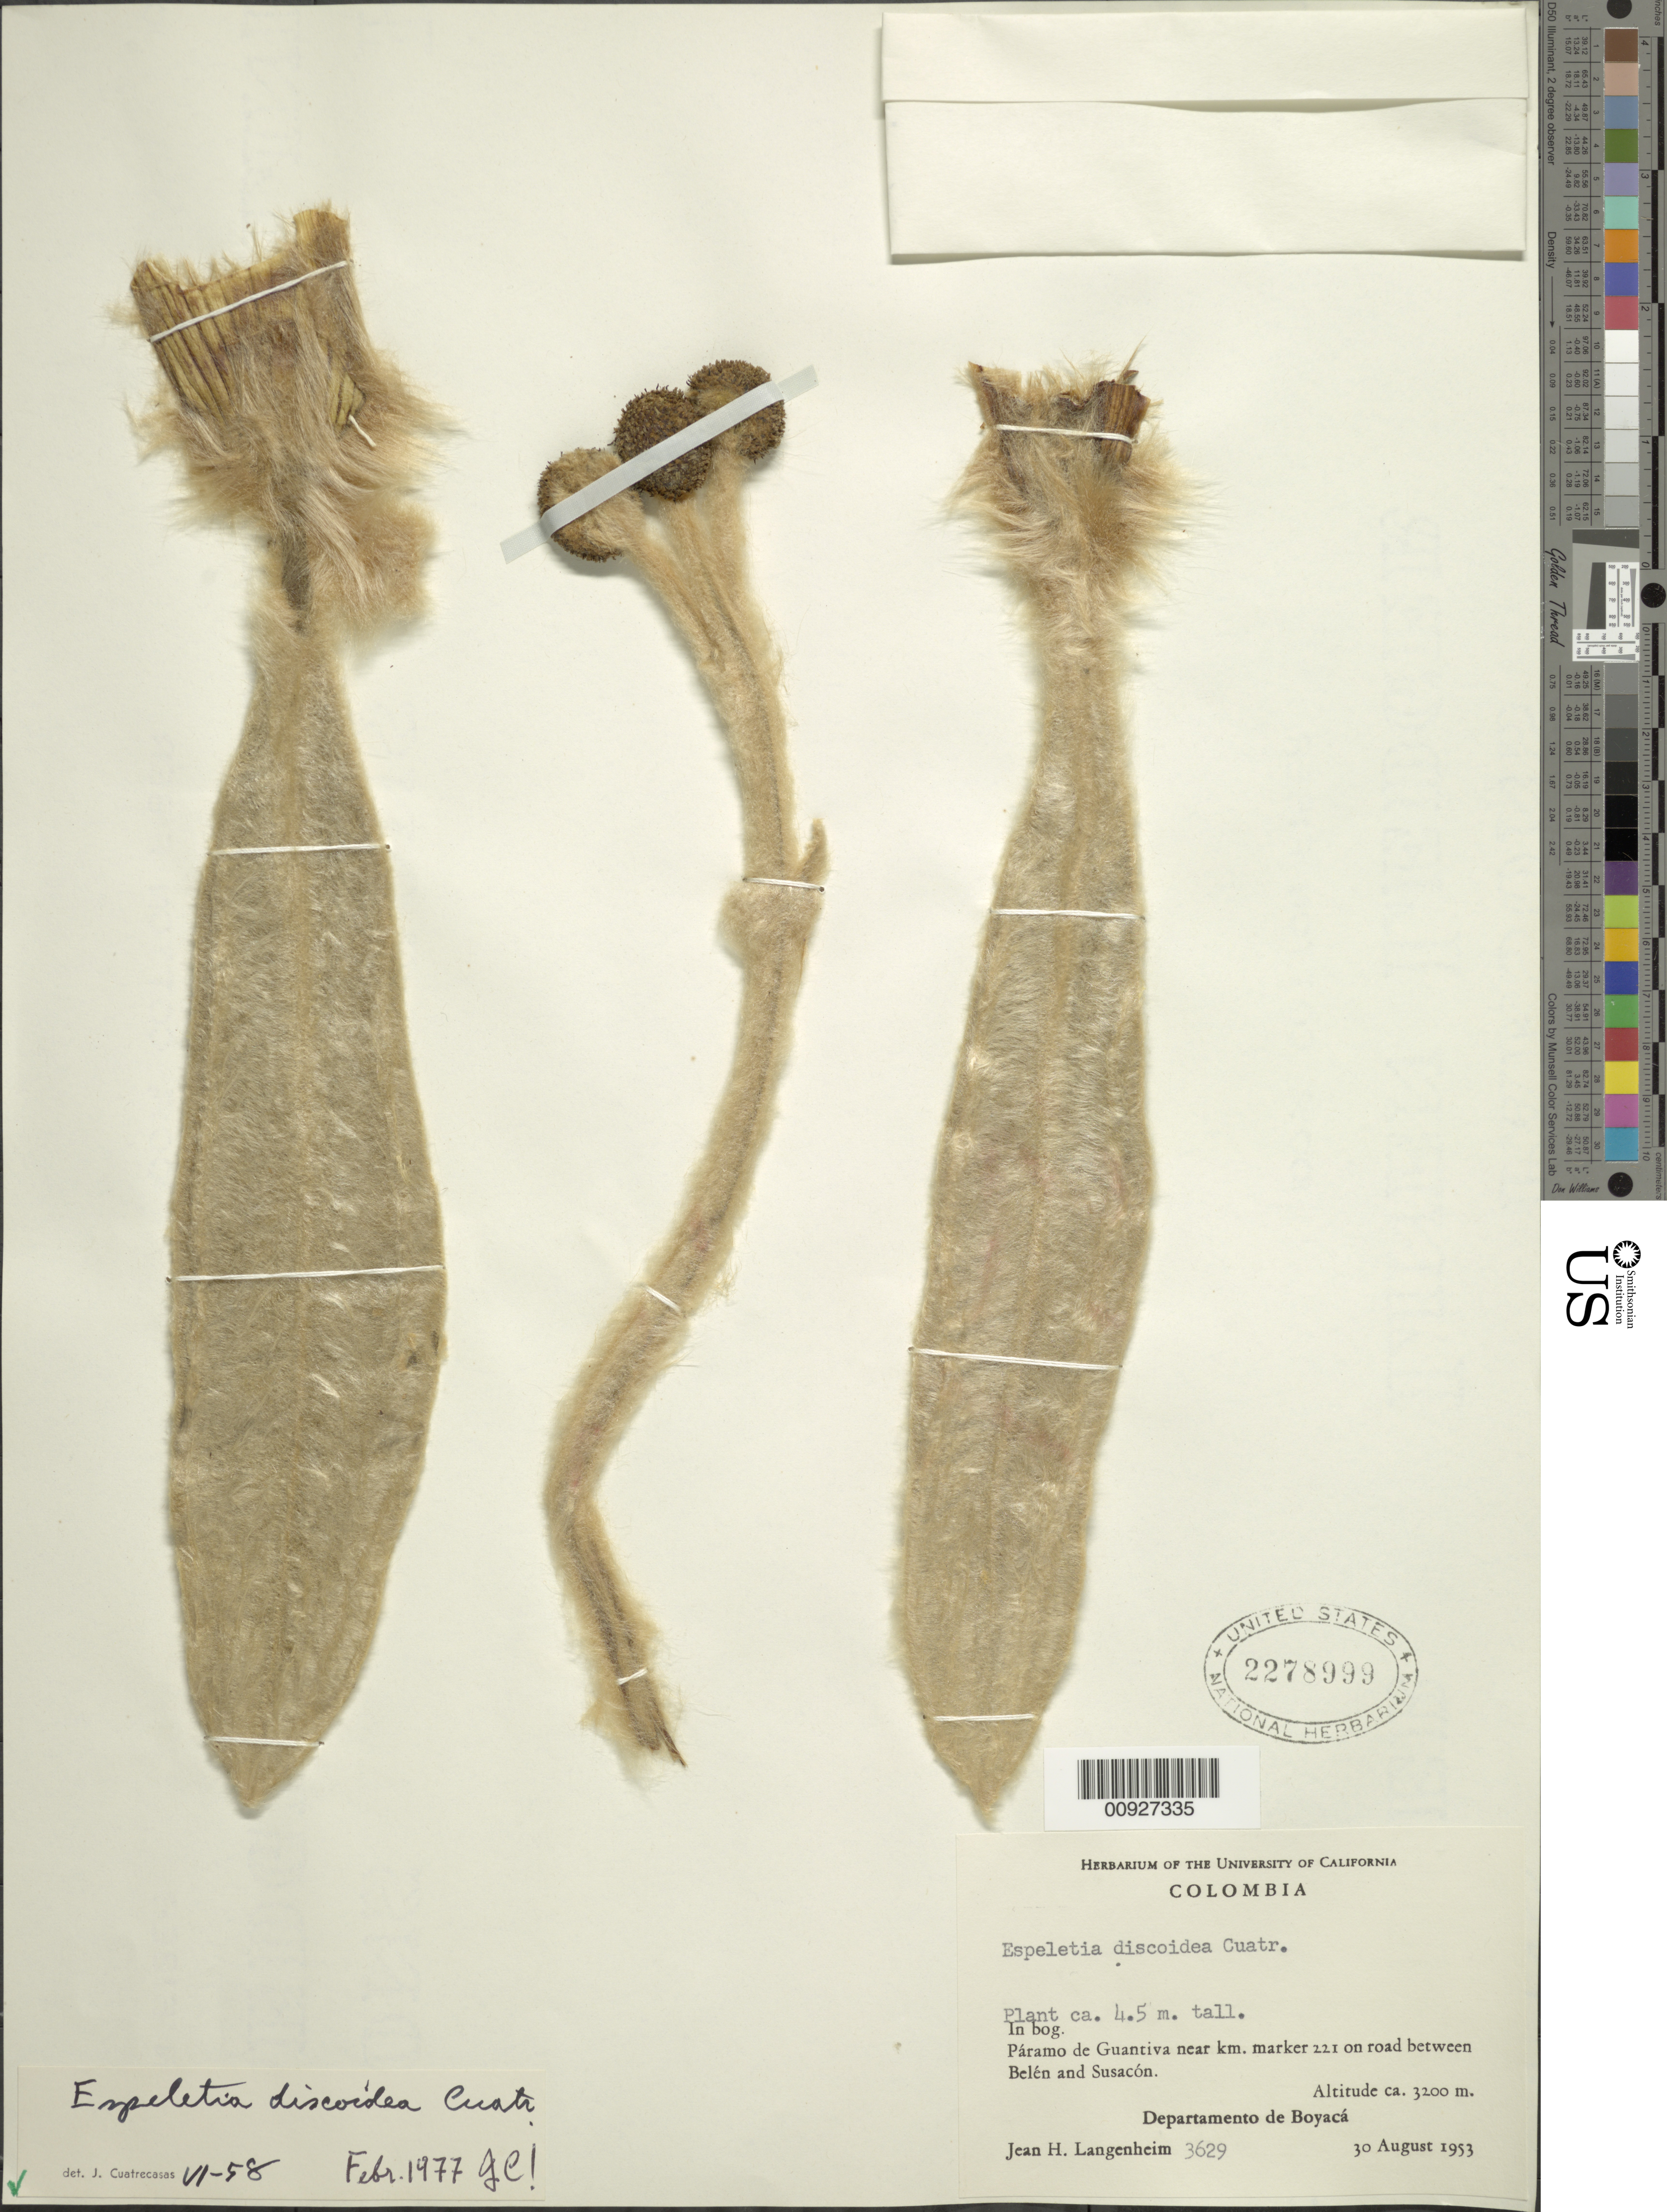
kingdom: Plantae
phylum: Tracheophyta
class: Magnoliopsida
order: Asterales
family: Asteraceae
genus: Espeletia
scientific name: Espeletia discoidea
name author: Cuatrec.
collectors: J. H. Langenheim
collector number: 3629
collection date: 1953-08-30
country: Colombia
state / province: Boyacá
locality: P. de Guántiva. Páramo de Guantiva near km. marker 221 on road between Belén and Susacón.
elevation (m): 3200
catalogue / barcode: US 2278999